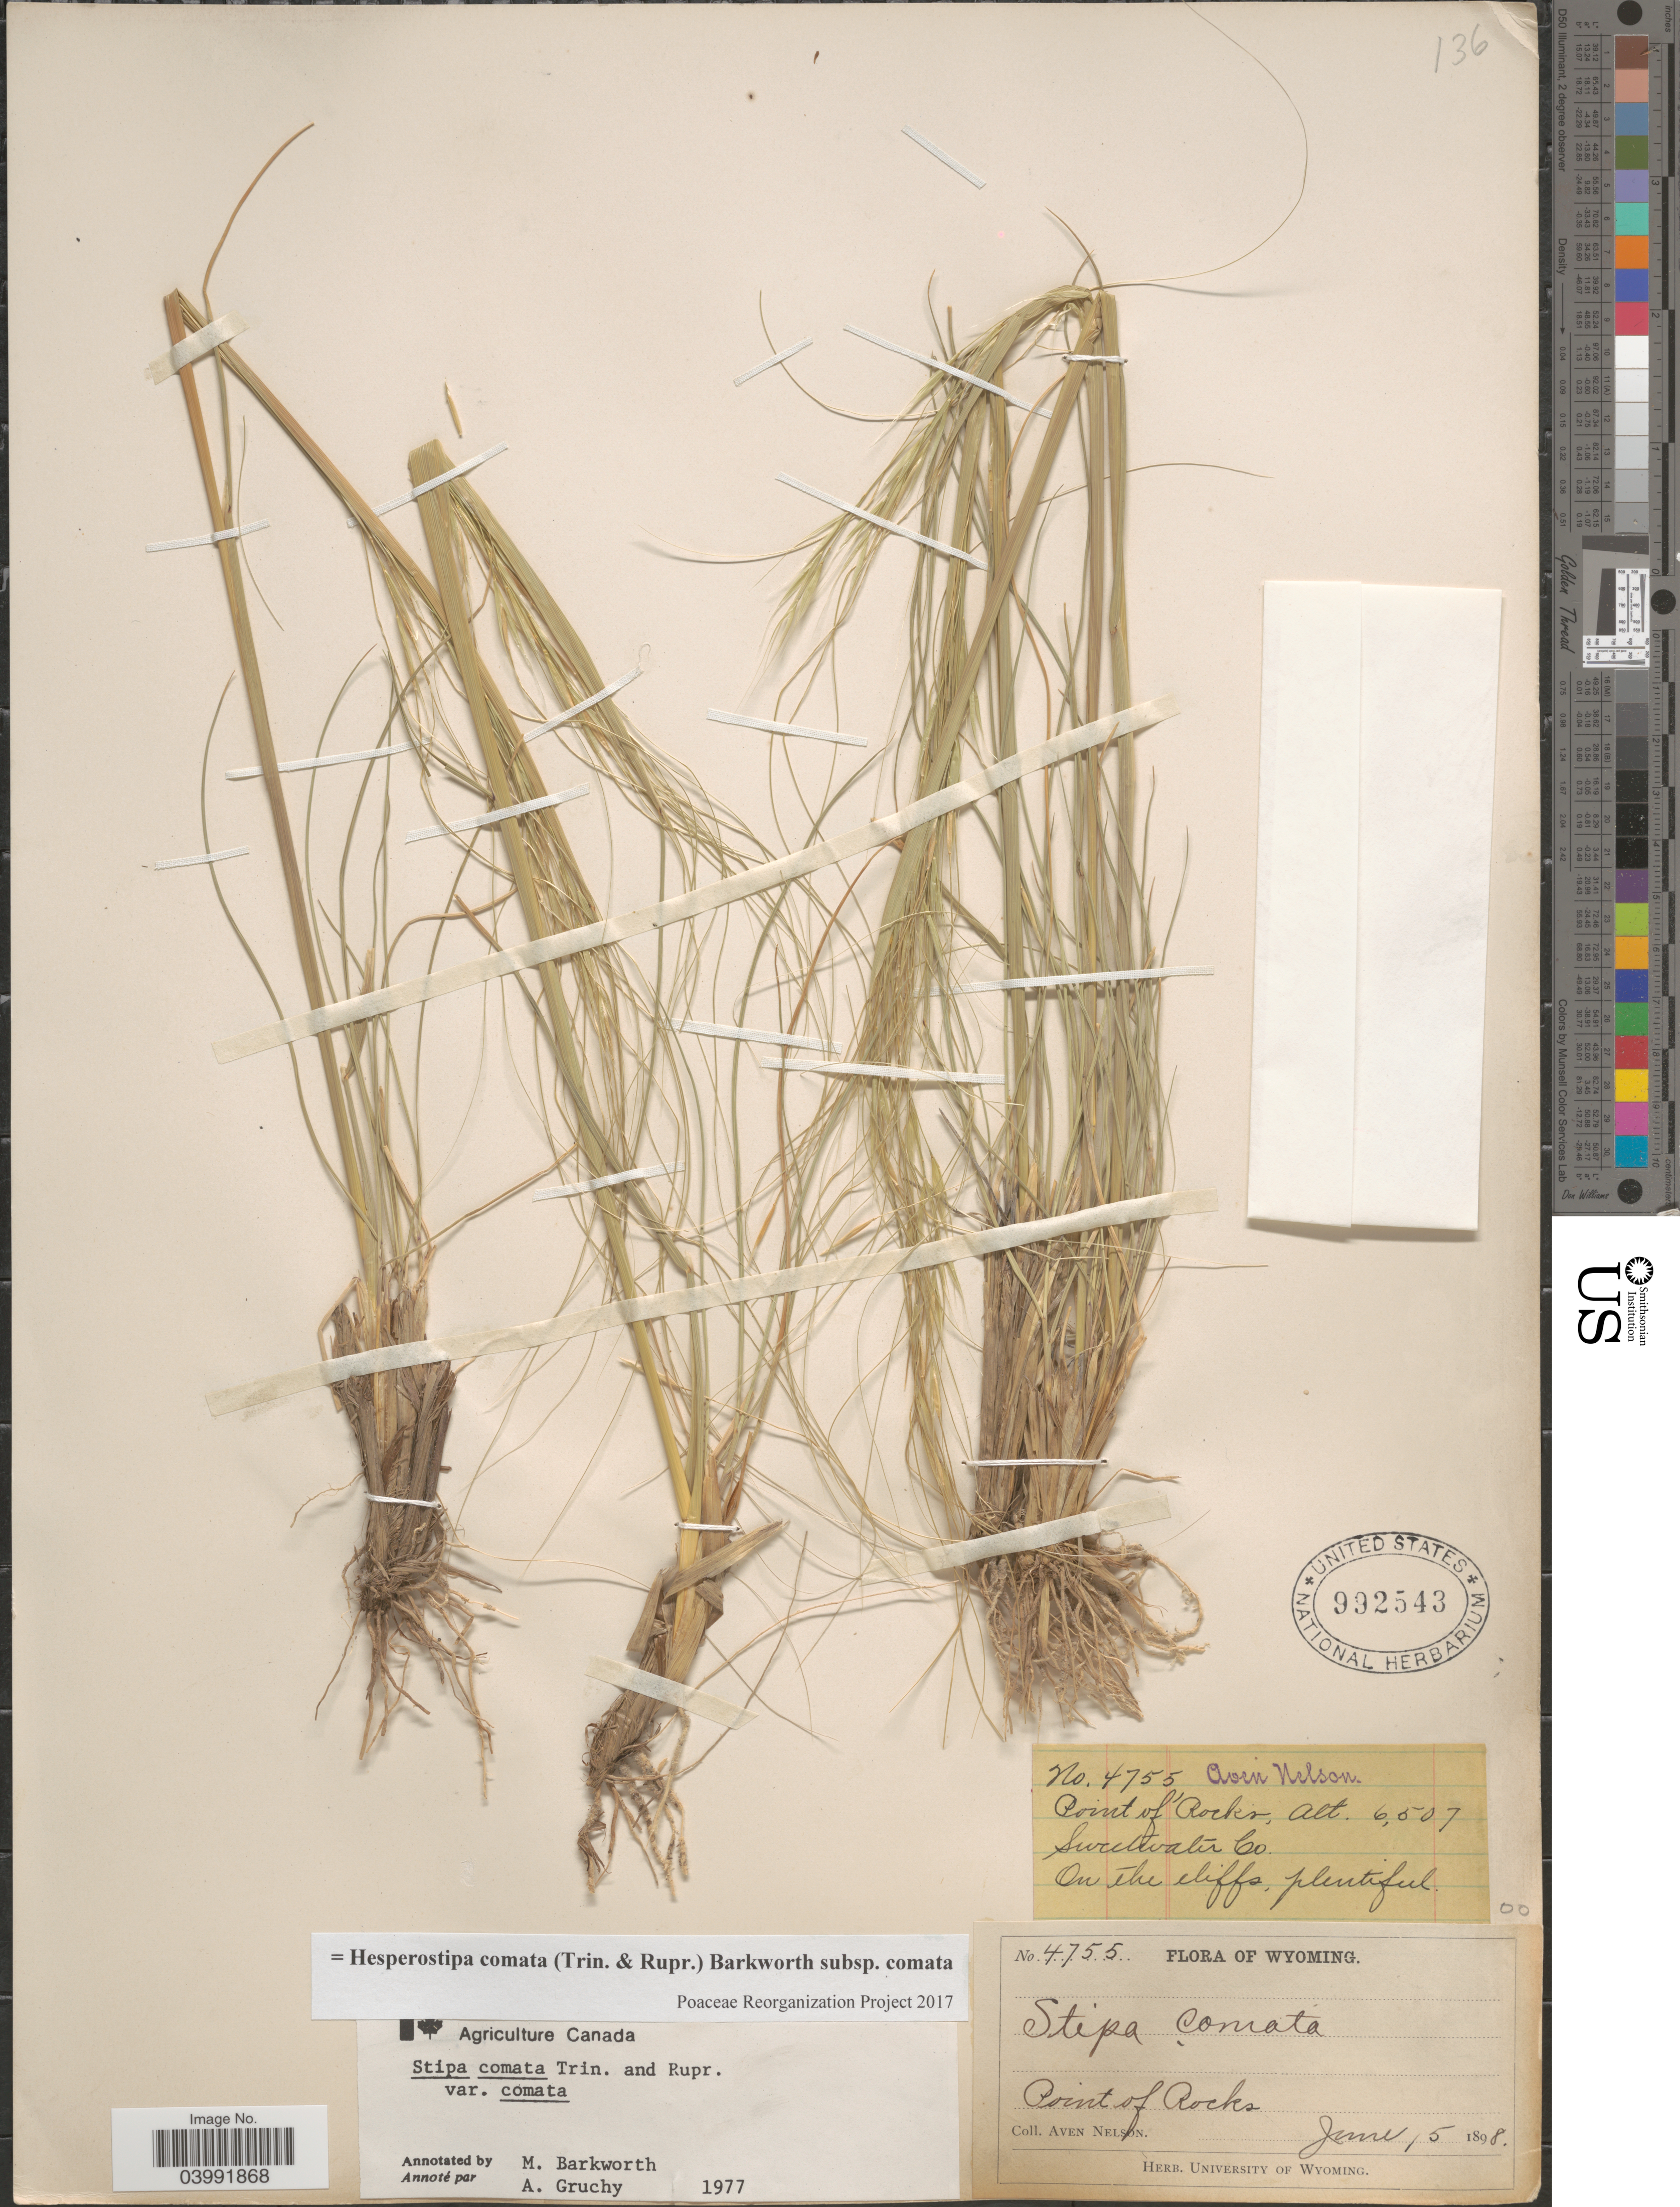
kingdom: Plantae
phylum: Tracheophyta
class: Liliopsida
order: Poales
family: Poaceae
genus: Hesperostipa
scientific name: Hesperostipa comata subsp. comata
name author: (Trin. & Rupr.) Barkworth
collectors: A. Nelson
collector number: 4755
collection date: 1898-06-05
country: United States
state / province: Wyoming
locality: Point of Rocks. Sweetwater Co. On the cliffs.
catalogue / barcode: US 992543